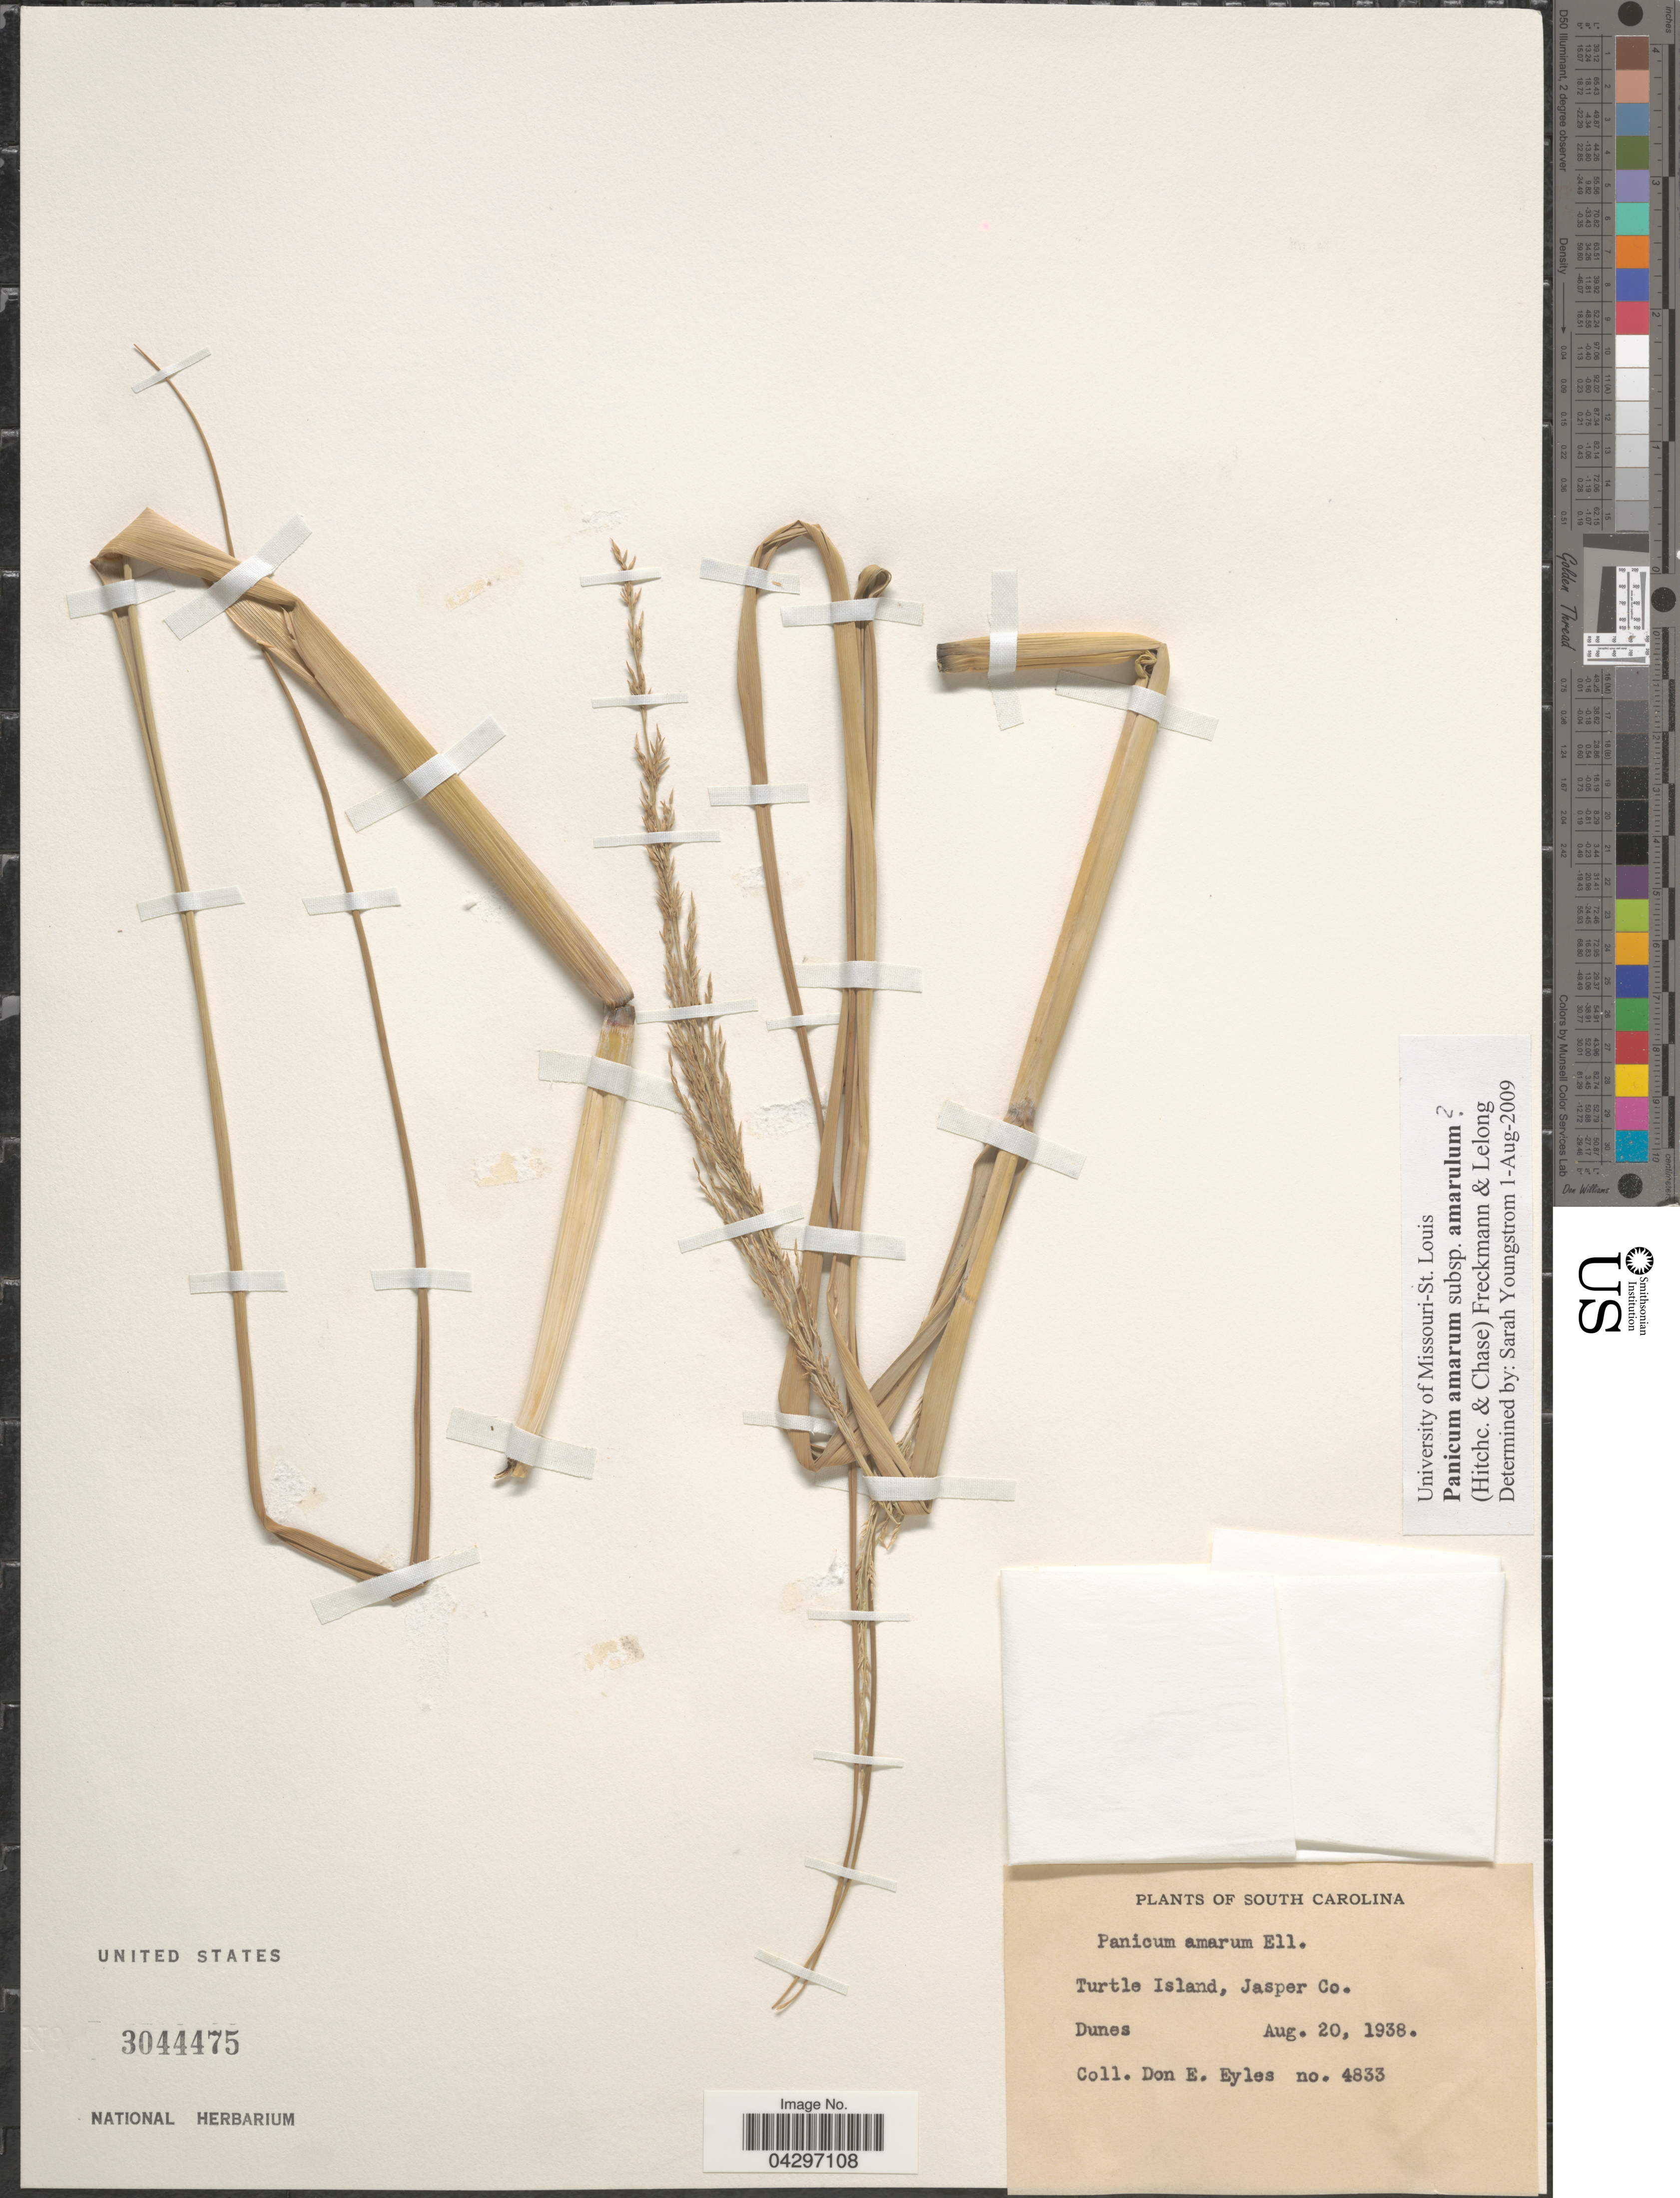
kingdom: Plantae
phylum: Tracheophyta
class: Liliopsida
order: Poales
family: Poaceae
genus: Panicum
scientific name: Panicum amarum var. amarulum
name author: (Hitchc. & Chase) Freckmann & Lelong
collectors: D. Eyles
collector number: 4833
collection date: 1938-08-20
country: United States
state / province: South Carolina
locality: Turtle Island, Jasper Co.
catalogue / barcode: US 3044475